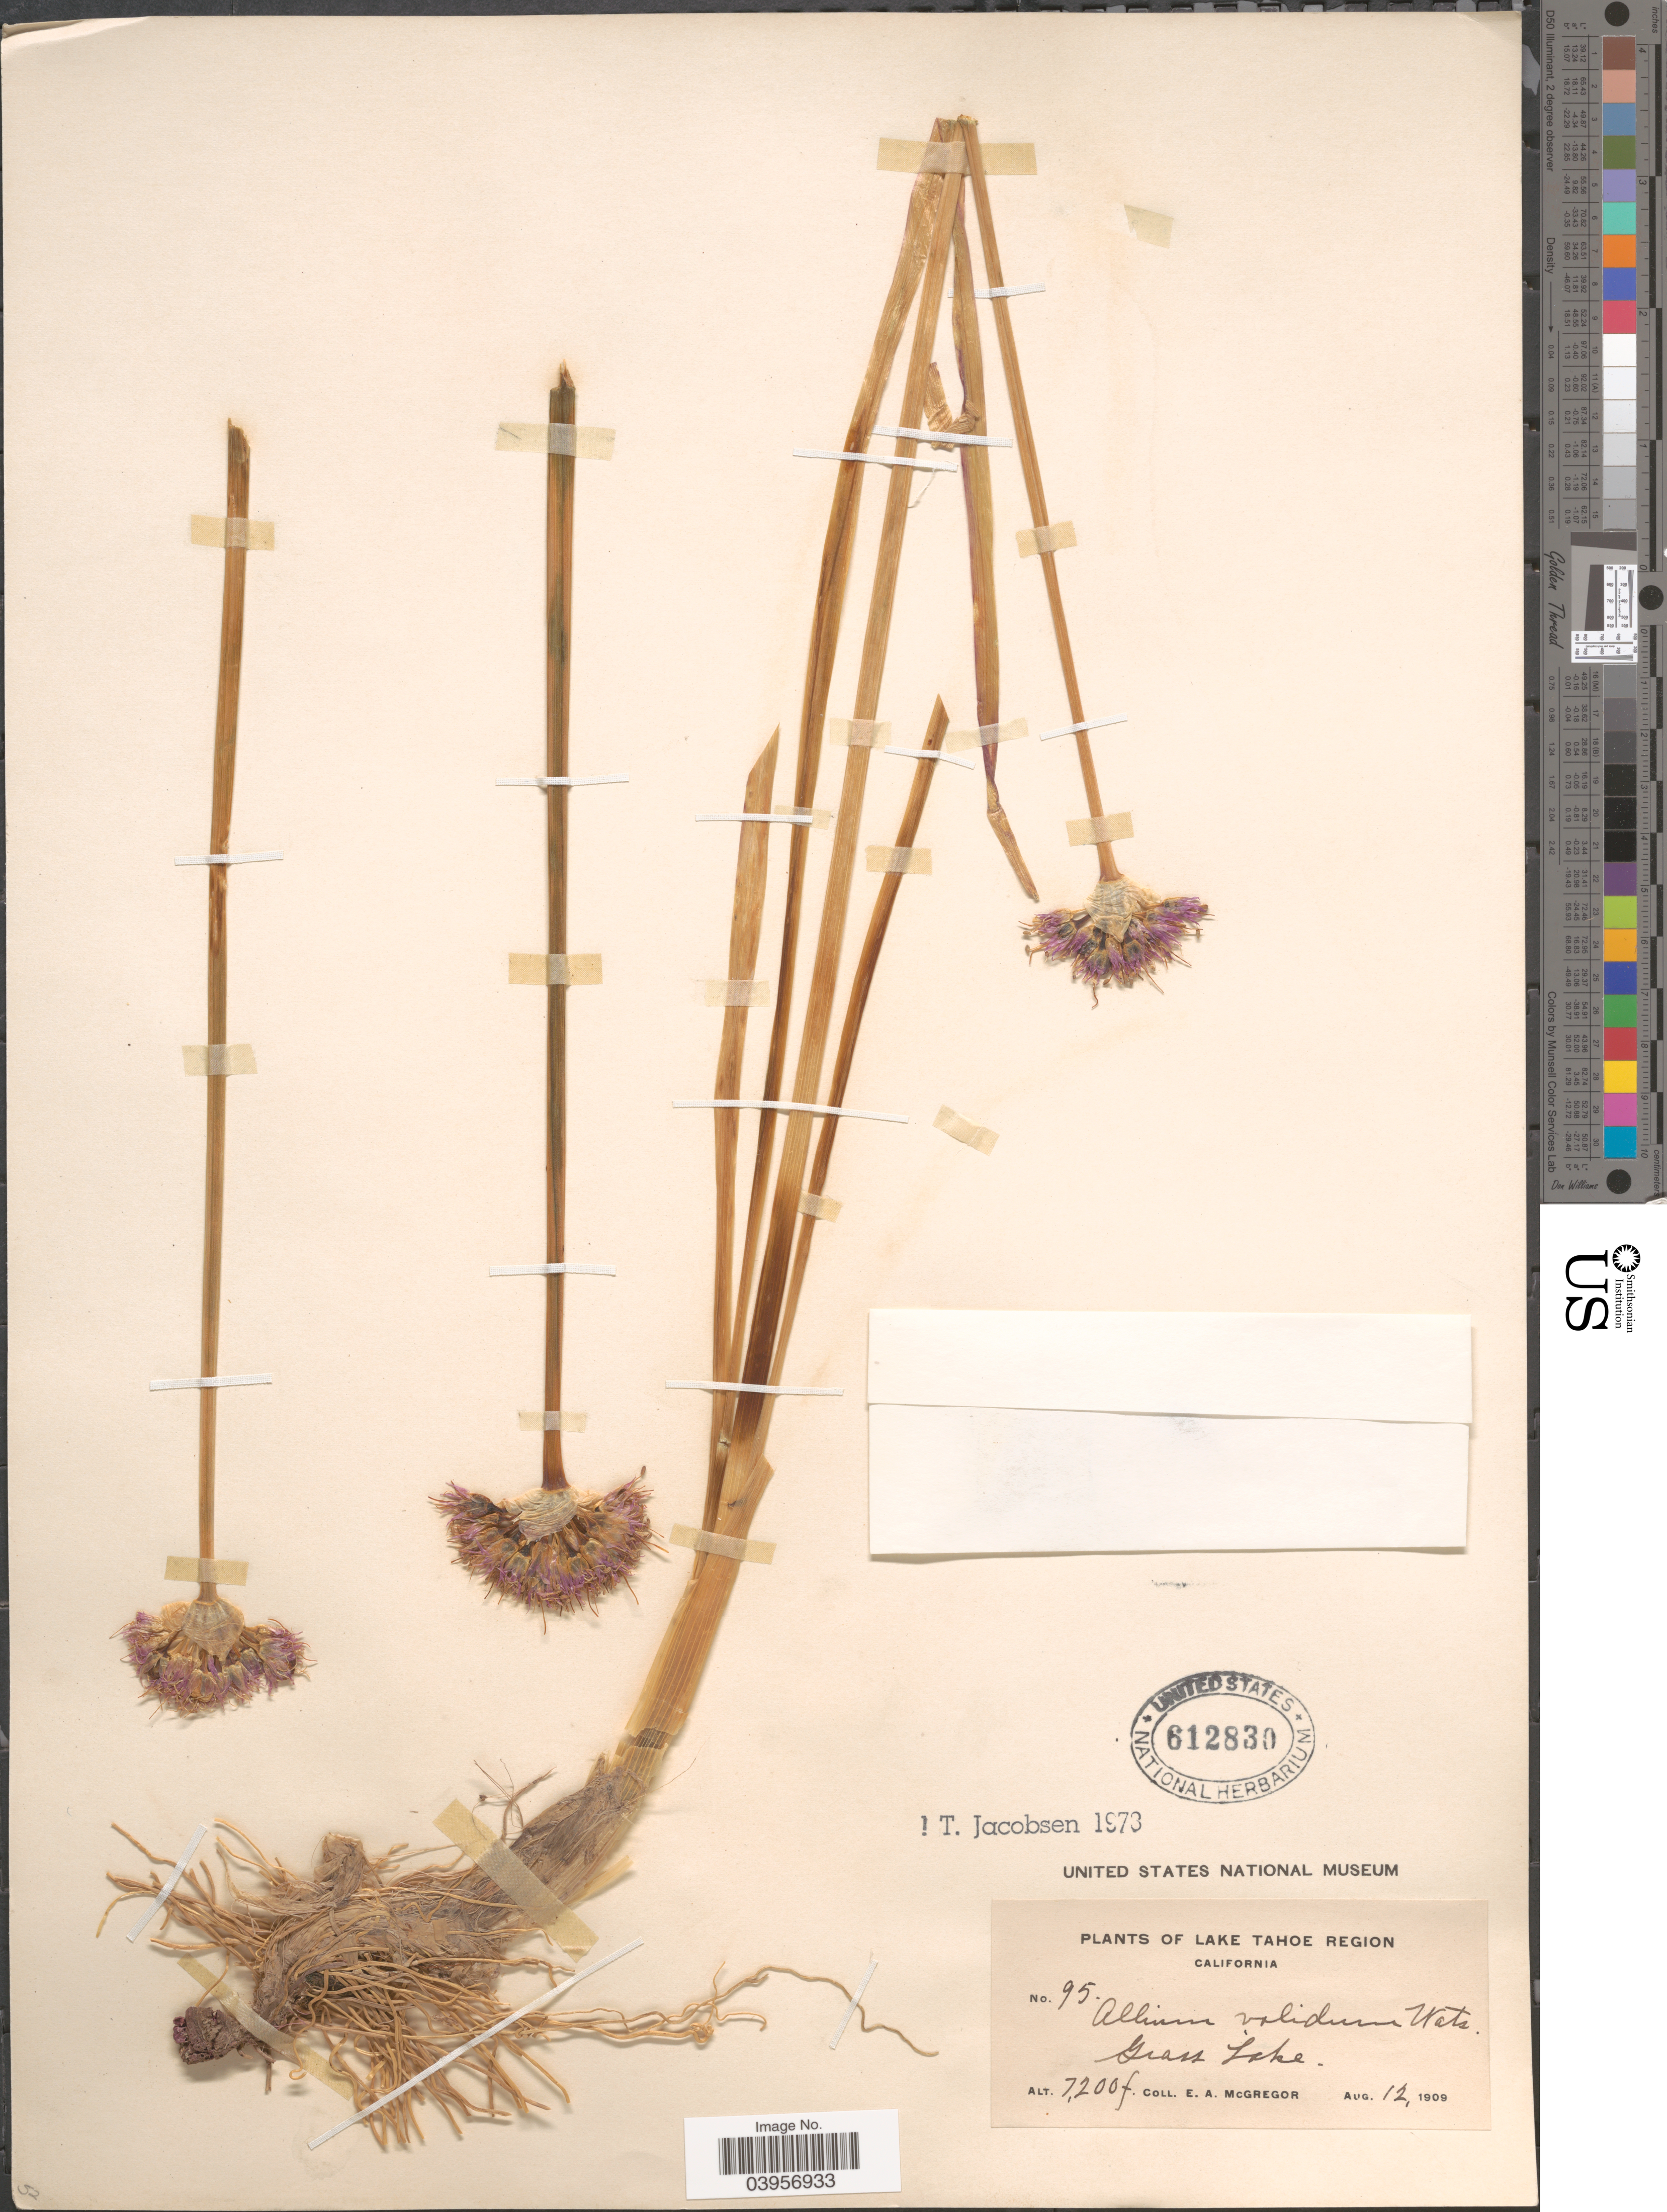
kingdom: Plantae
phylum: Tracheophyta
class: Liliopsida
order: Asparagales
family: Amaryllidaceae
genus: Allium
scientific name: Allium validum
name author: S. Watson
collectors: E. A. McGregor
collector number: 95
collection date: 1909-08-12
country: United States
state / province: California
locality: Lake Tahoe Region. Grass Lake.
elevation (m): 2195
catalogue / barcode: US 612830